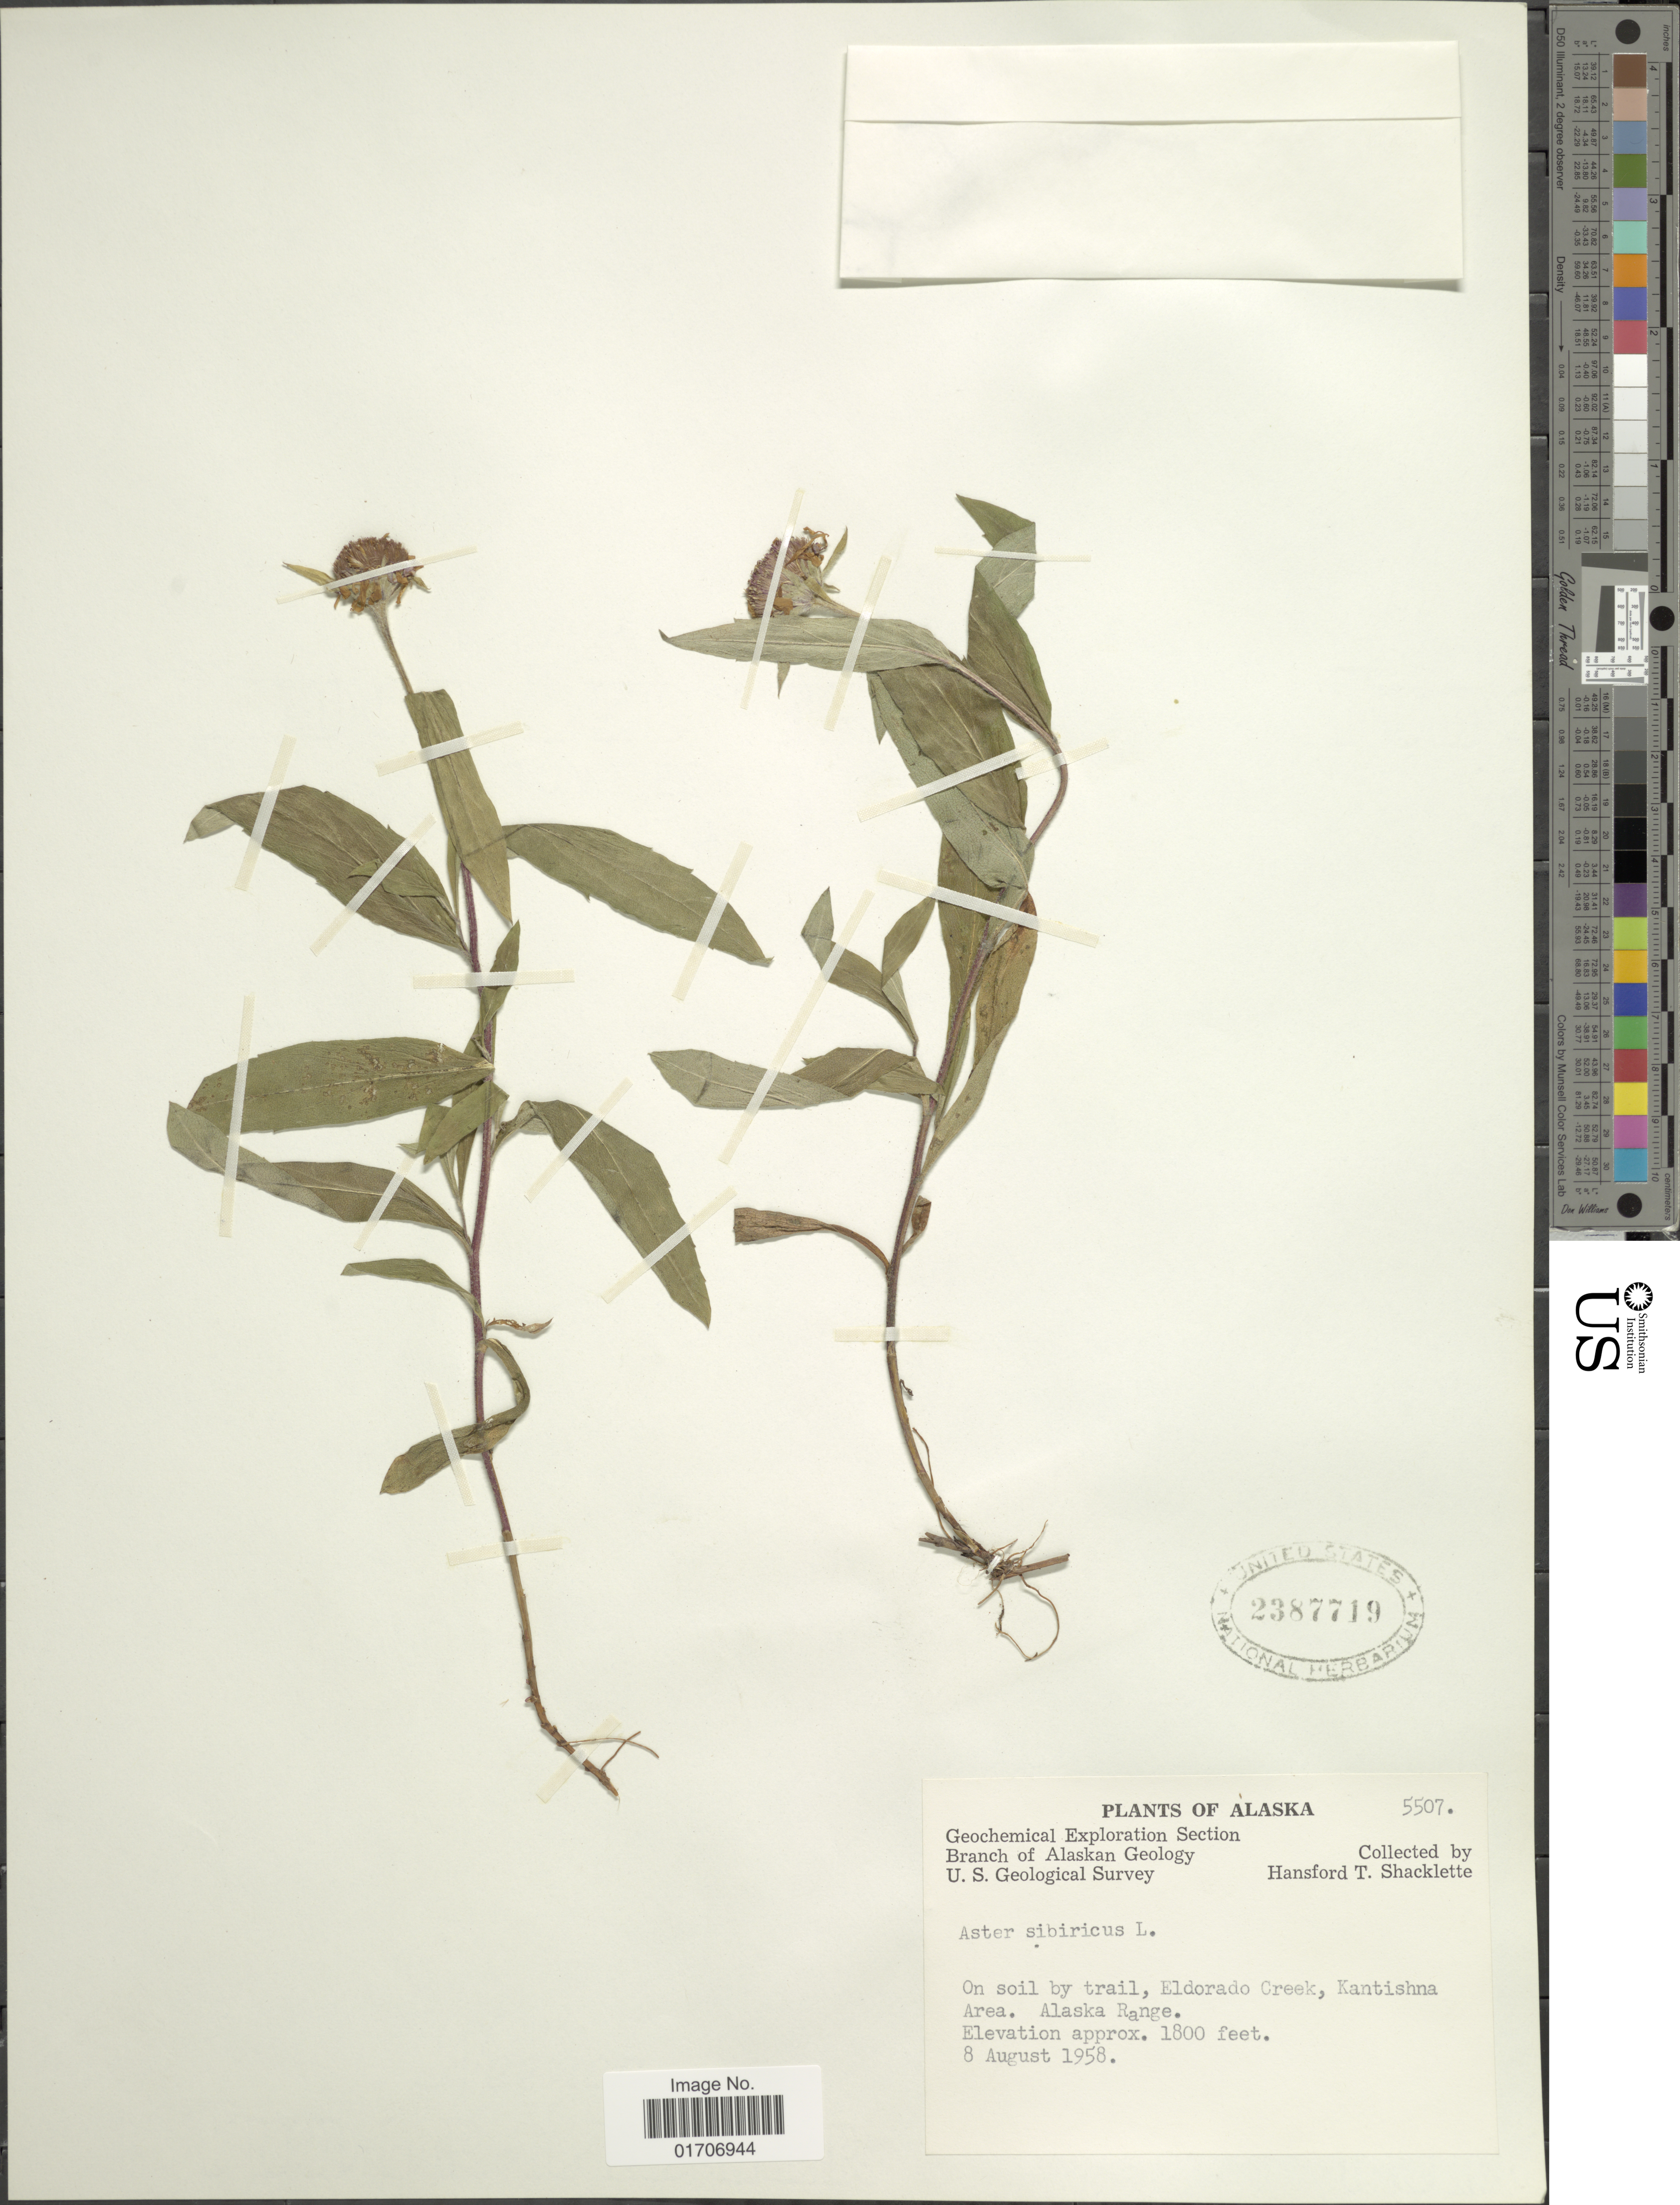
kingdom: Plantae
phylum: Tracheophyta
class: Magnoliopsida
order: Asterales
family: Asteraceae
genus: Eurybia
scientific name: Eurybia sibirica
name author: (L.) G.L. Nesom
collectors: H. Shacklette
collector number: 5507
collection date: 1958-08-08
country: United States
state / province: Alaska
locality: On soil by trail, Eldorado Creek, Kantishna Area. Alaska Range.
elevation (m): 549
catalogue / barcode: US 2387719